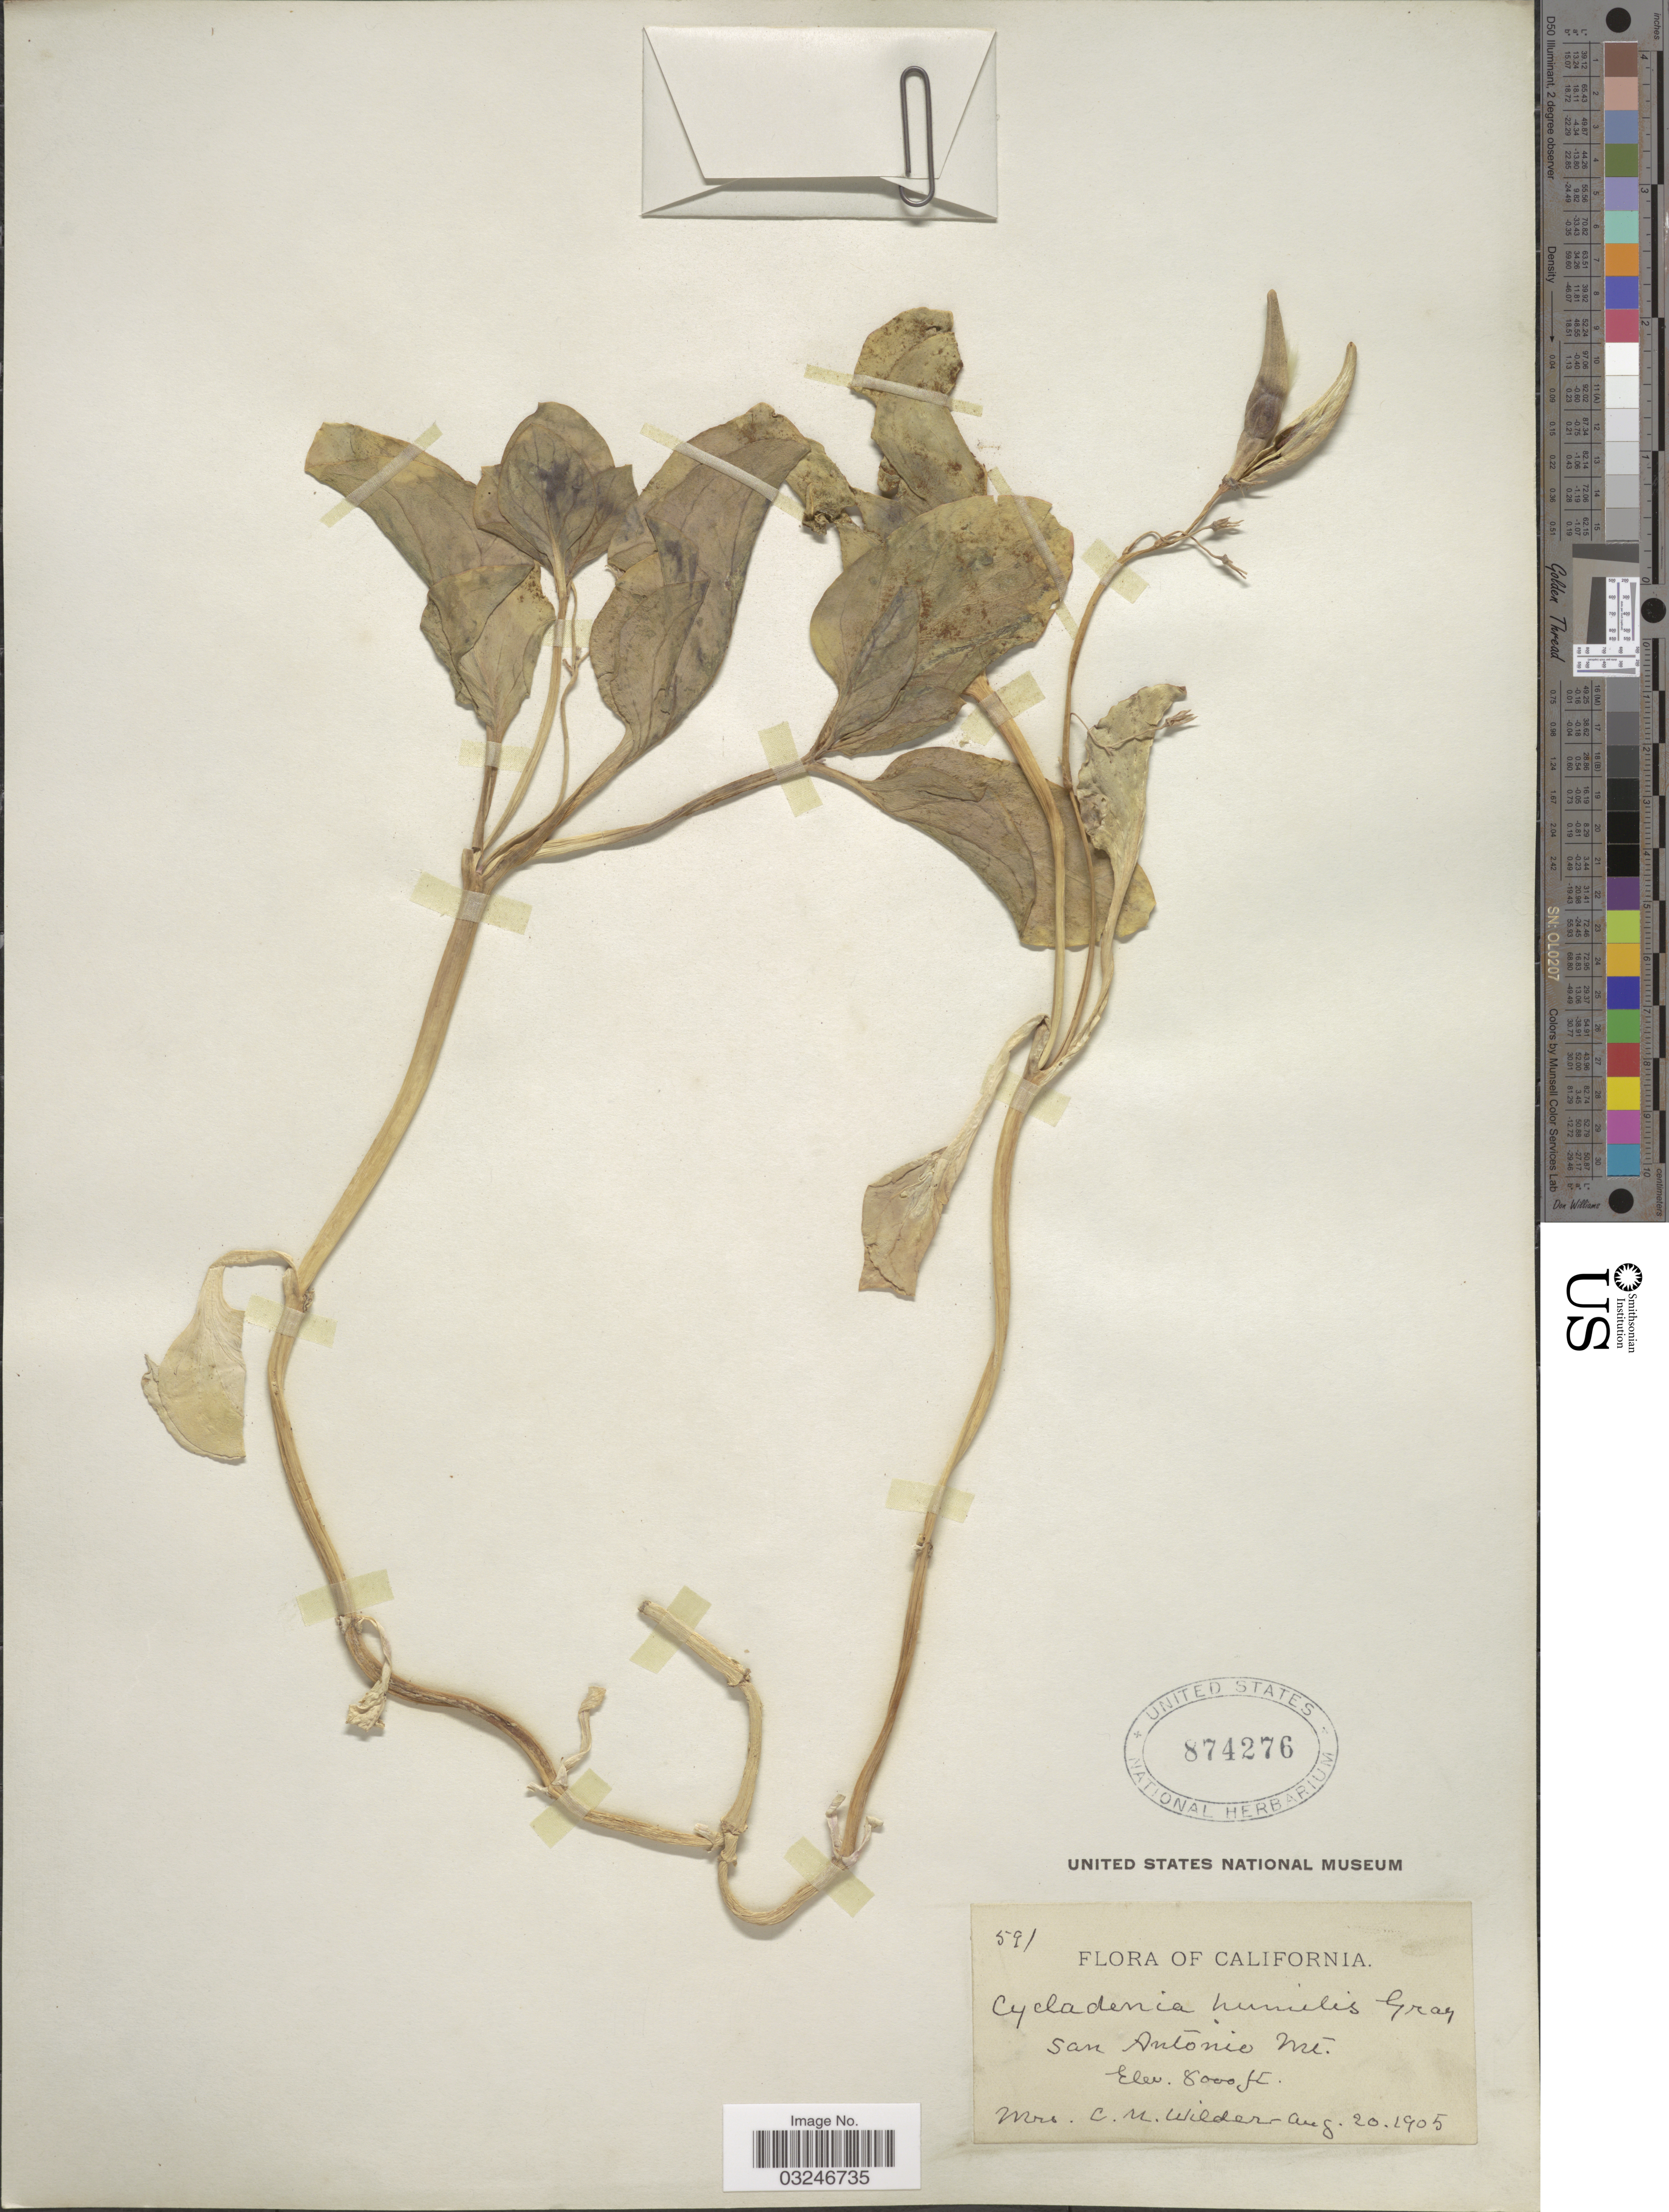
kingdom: Plantae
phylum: Tracheophyta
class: Magnoliopsida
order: Gentianales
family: Apocynaceae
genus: Cycladenia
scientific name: Cycladenia humilis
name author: Benth.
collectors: C. Wilder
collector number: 591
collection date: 1905-08-20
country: United States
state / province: California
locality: San Antonio Mt.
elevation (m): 2438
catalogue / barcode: US 874276